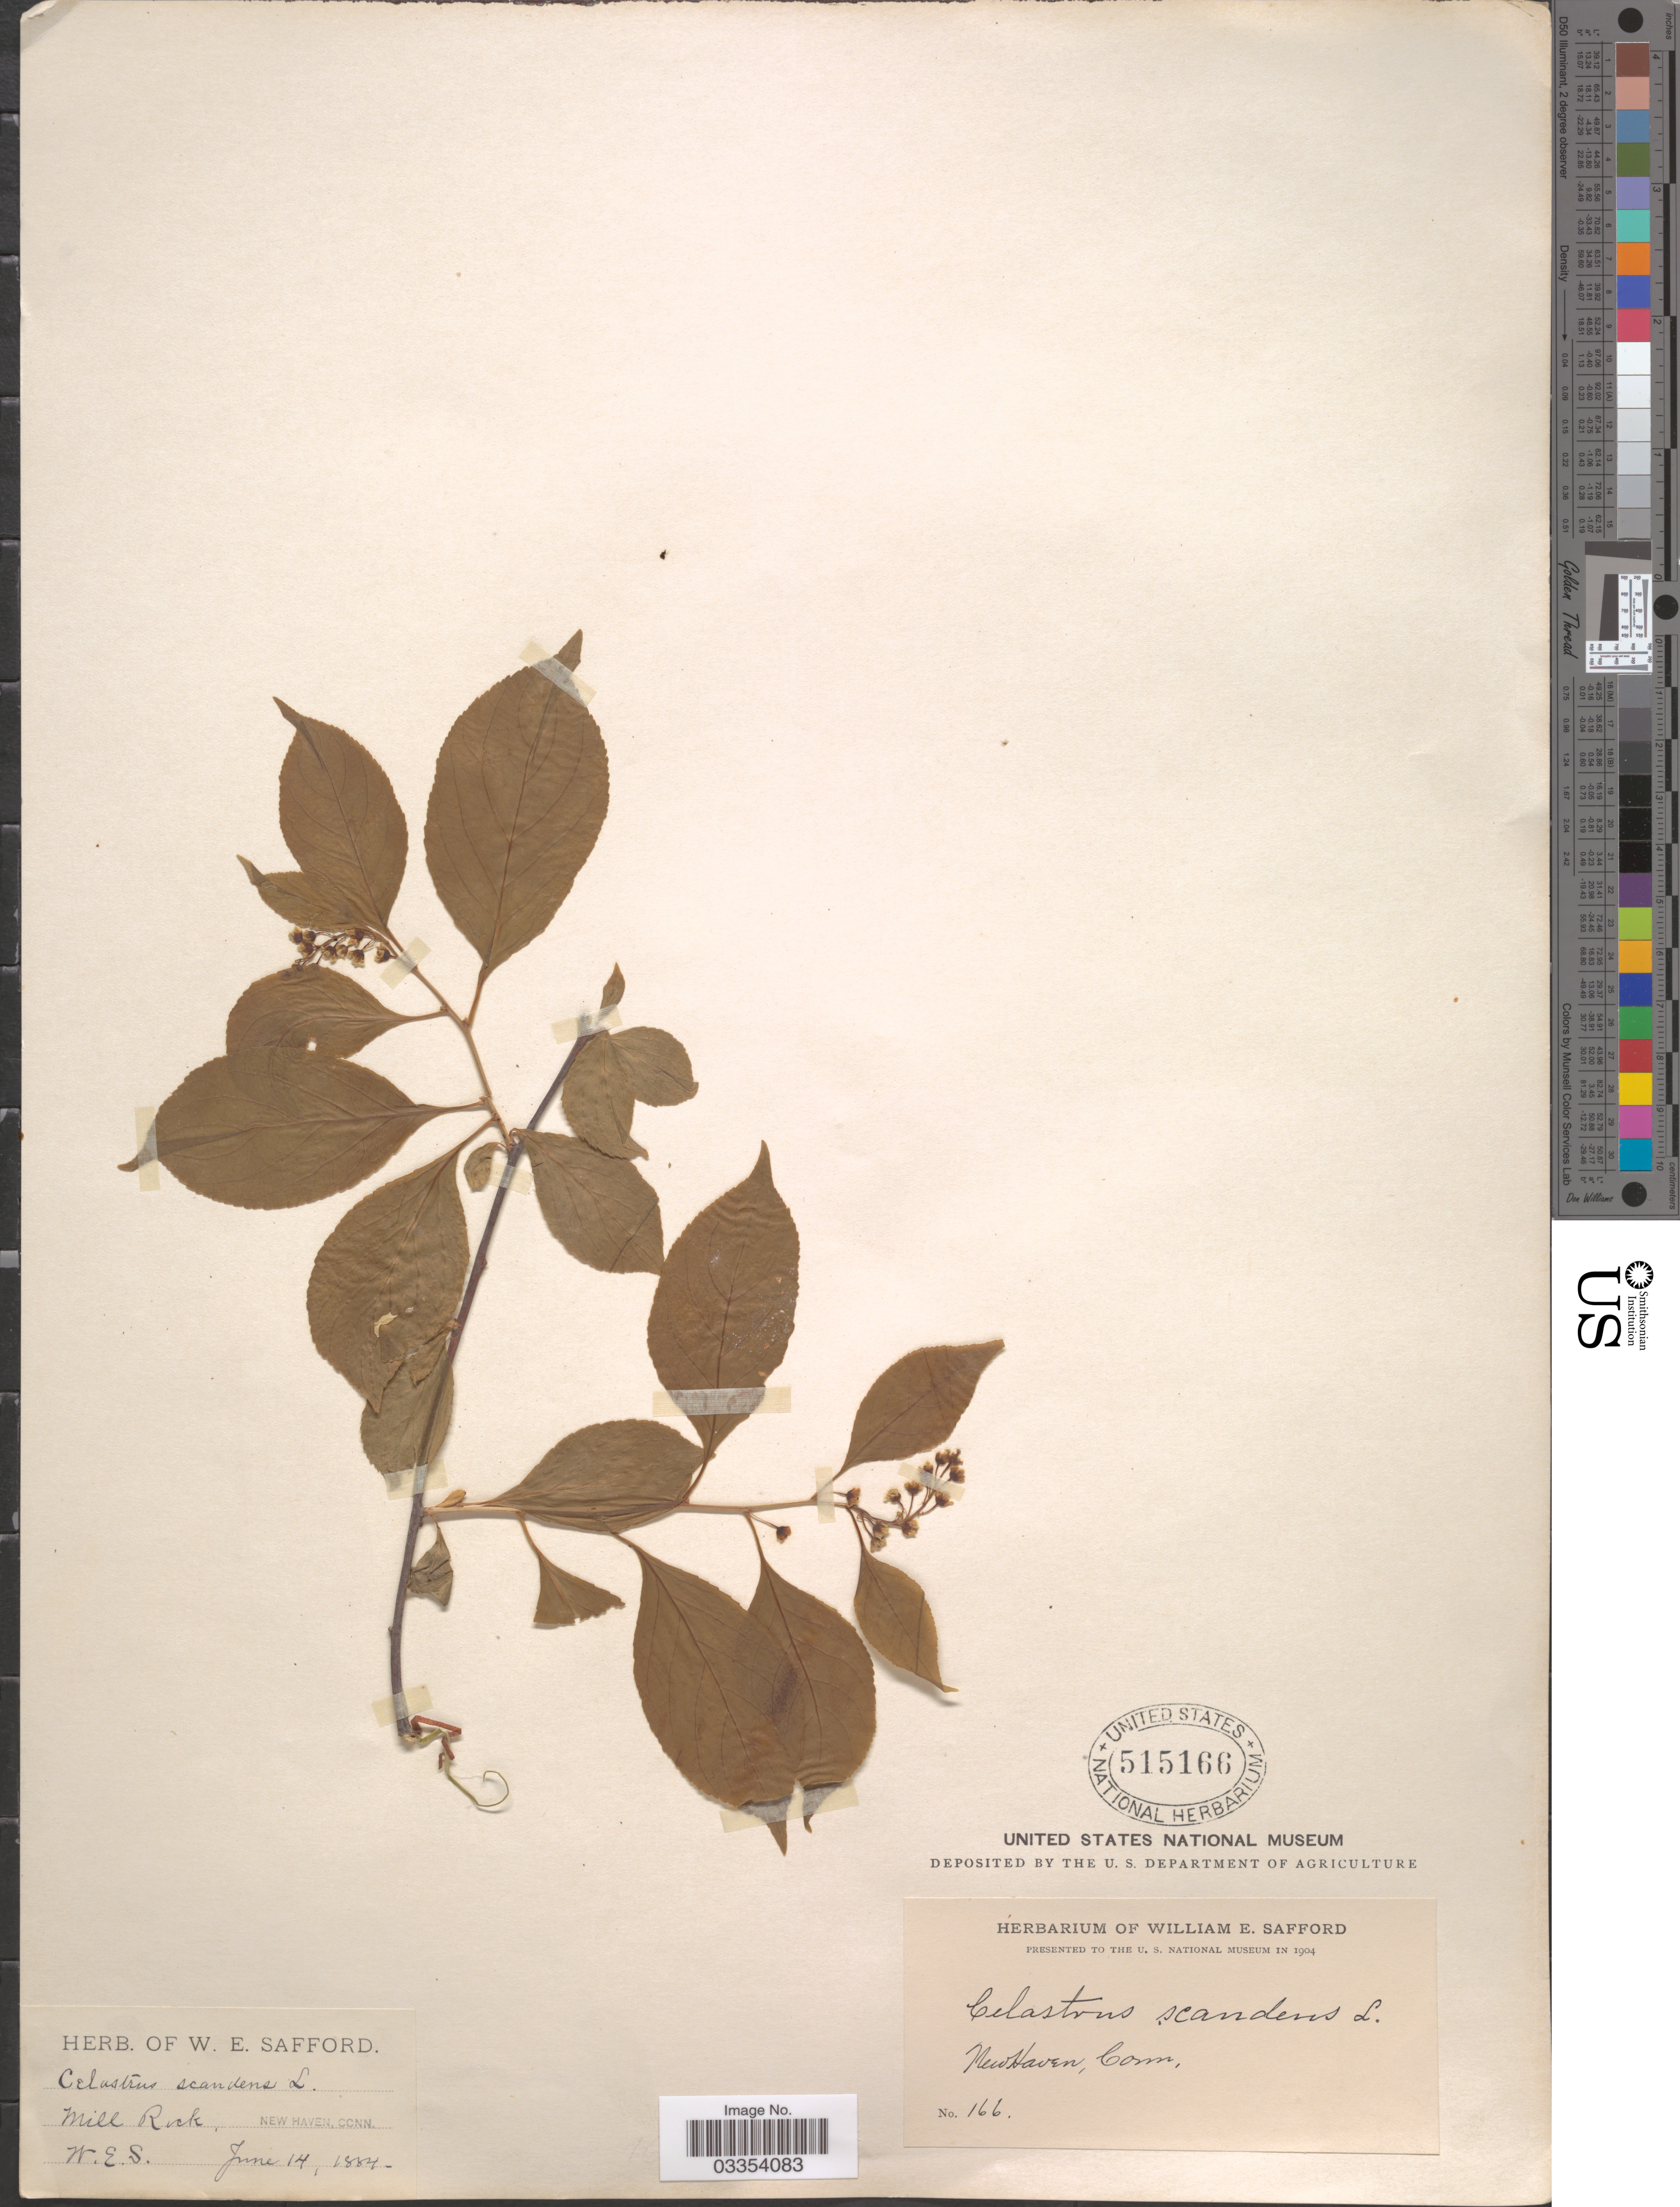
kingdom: Plantae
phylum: Tracheophyta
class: Magnoliopsida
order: Celastrales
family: Celastraceae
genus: Celastrus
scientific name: Celastrus scandens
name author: L.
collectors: W. E. Safford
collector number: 166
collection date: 1884-06-14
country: United States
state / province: Connecticut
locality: Mill Rock. New Haven.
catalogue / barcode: US 515166